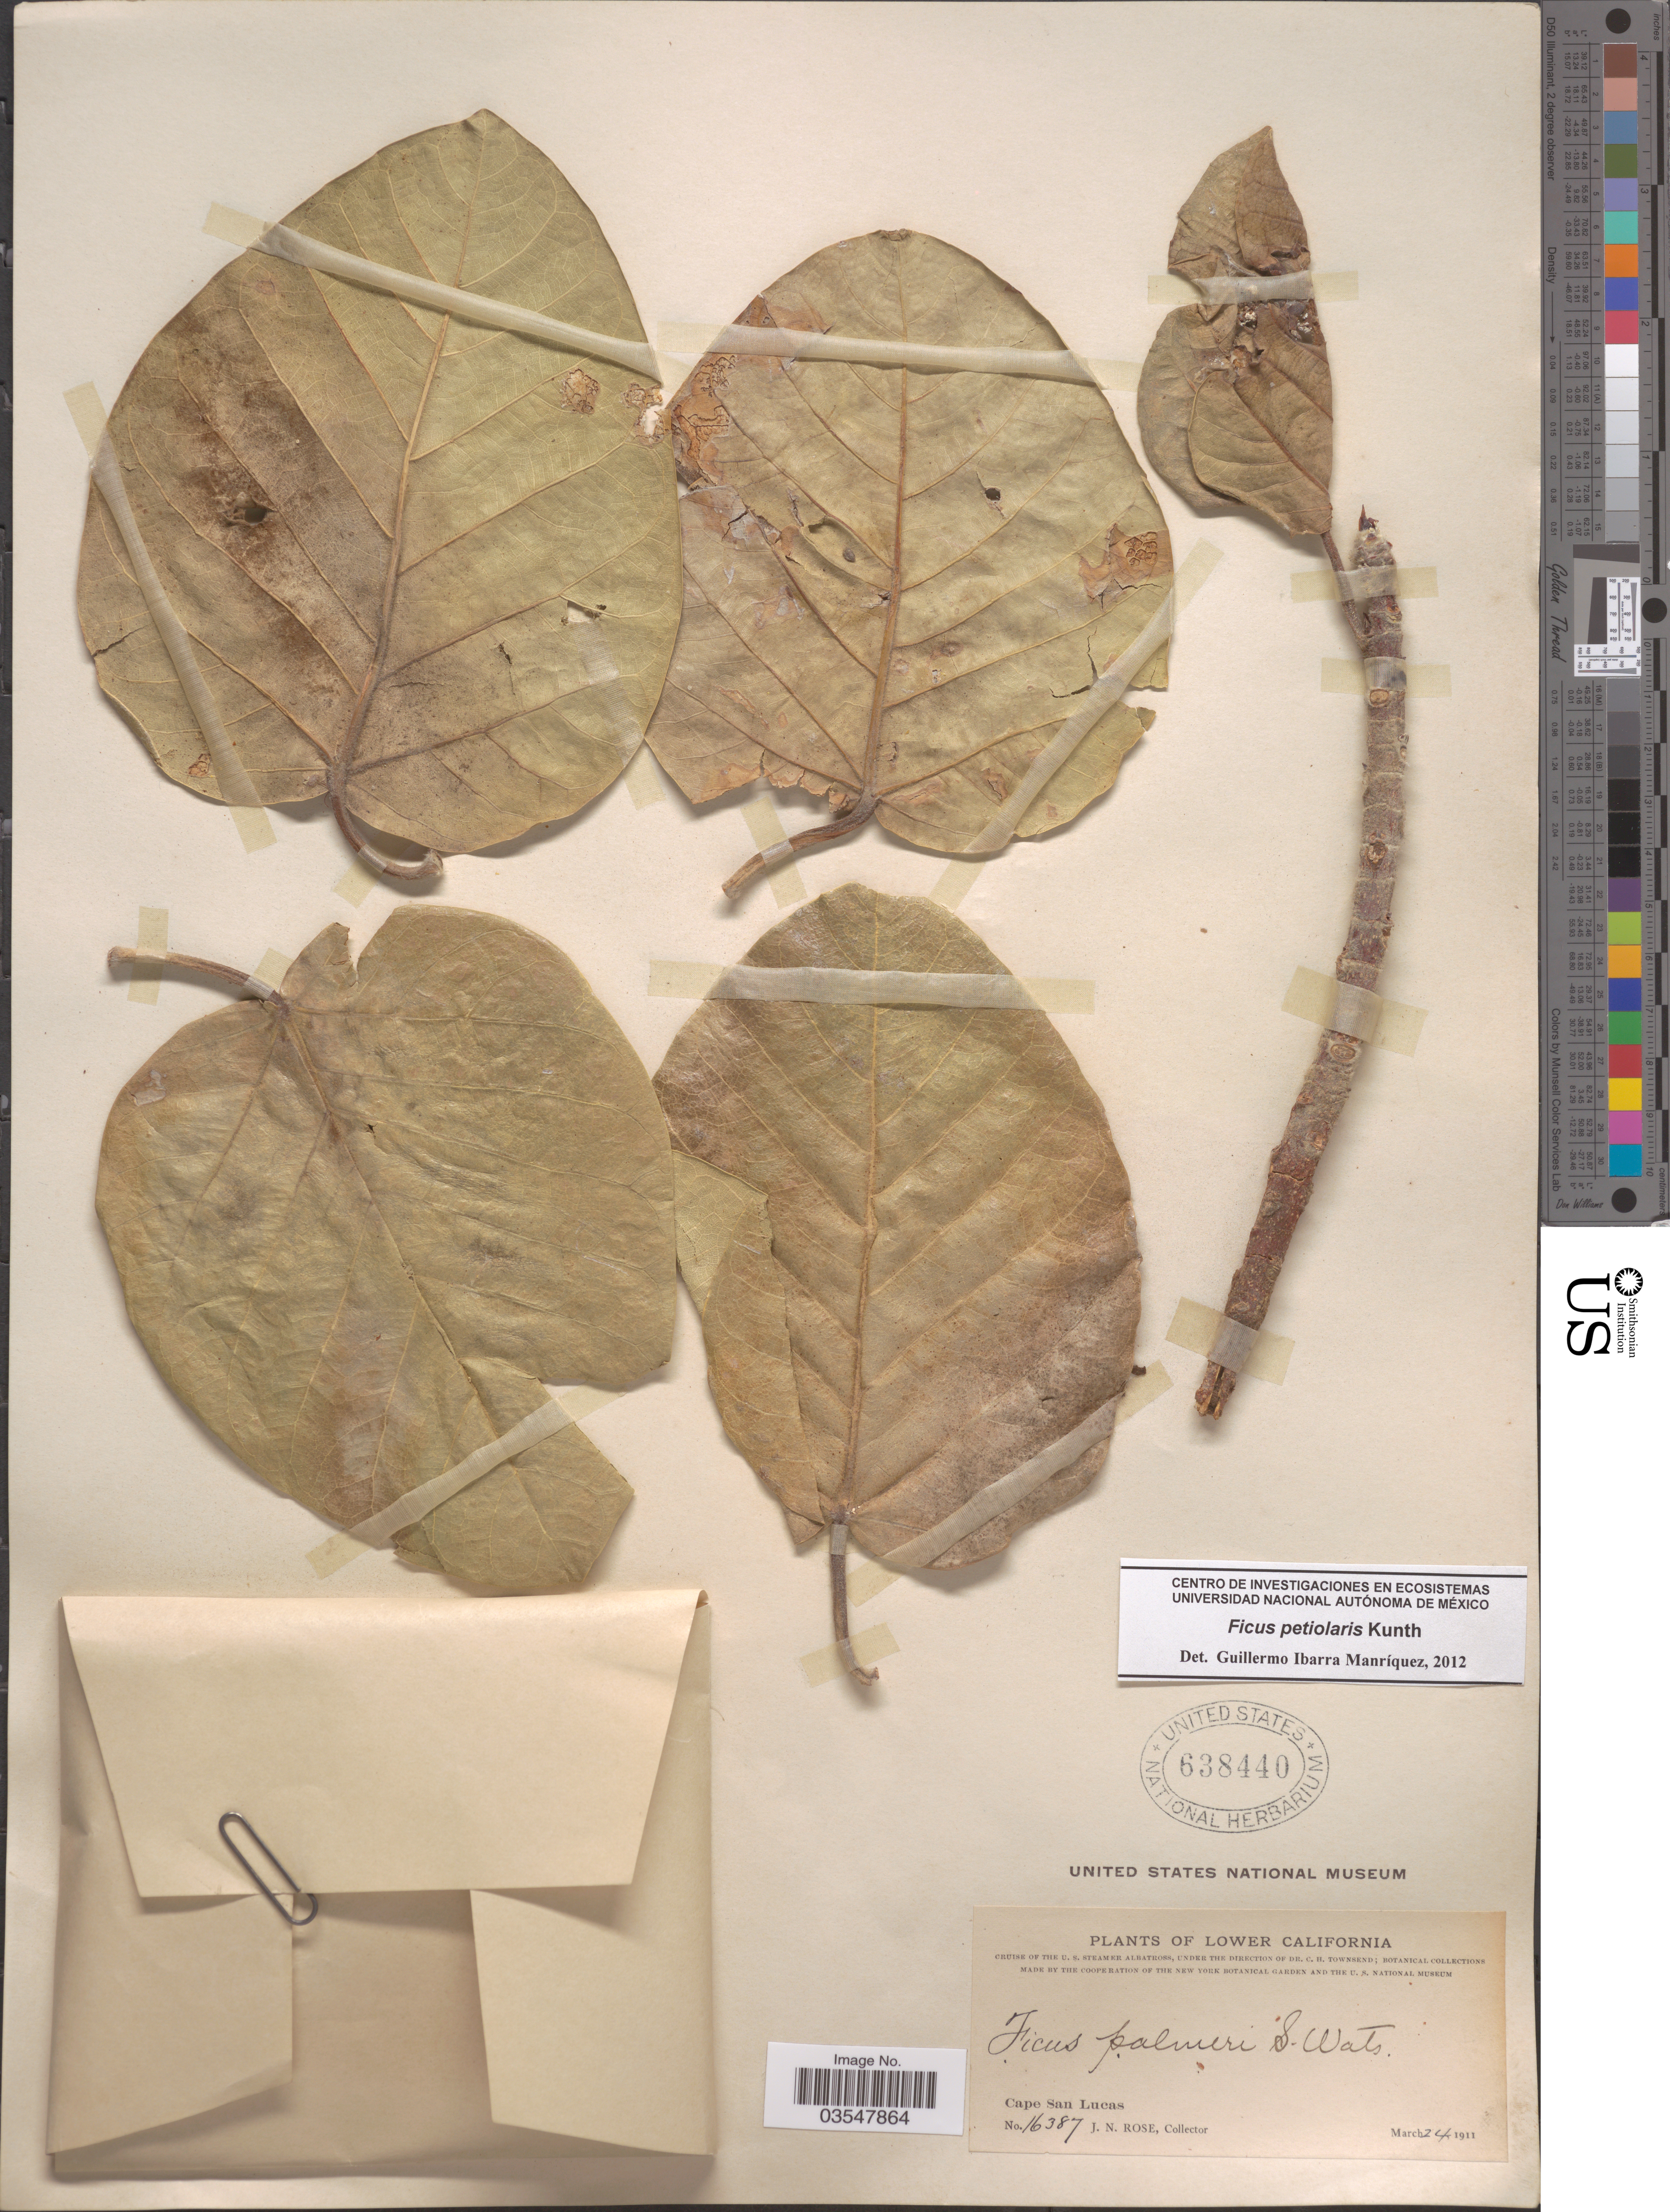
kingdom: Plantae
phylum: Tracheophyta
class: Magnoliopsida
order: Rosales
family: Moraceae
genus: Ficus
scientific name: Ficus petiolaris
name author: Kunth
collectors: J. N. Rose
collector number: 16387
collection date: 1911-03-24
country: Mexico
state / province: Baja California Sur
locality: Lower California. Cape San Lucas.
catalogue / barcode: US 638440